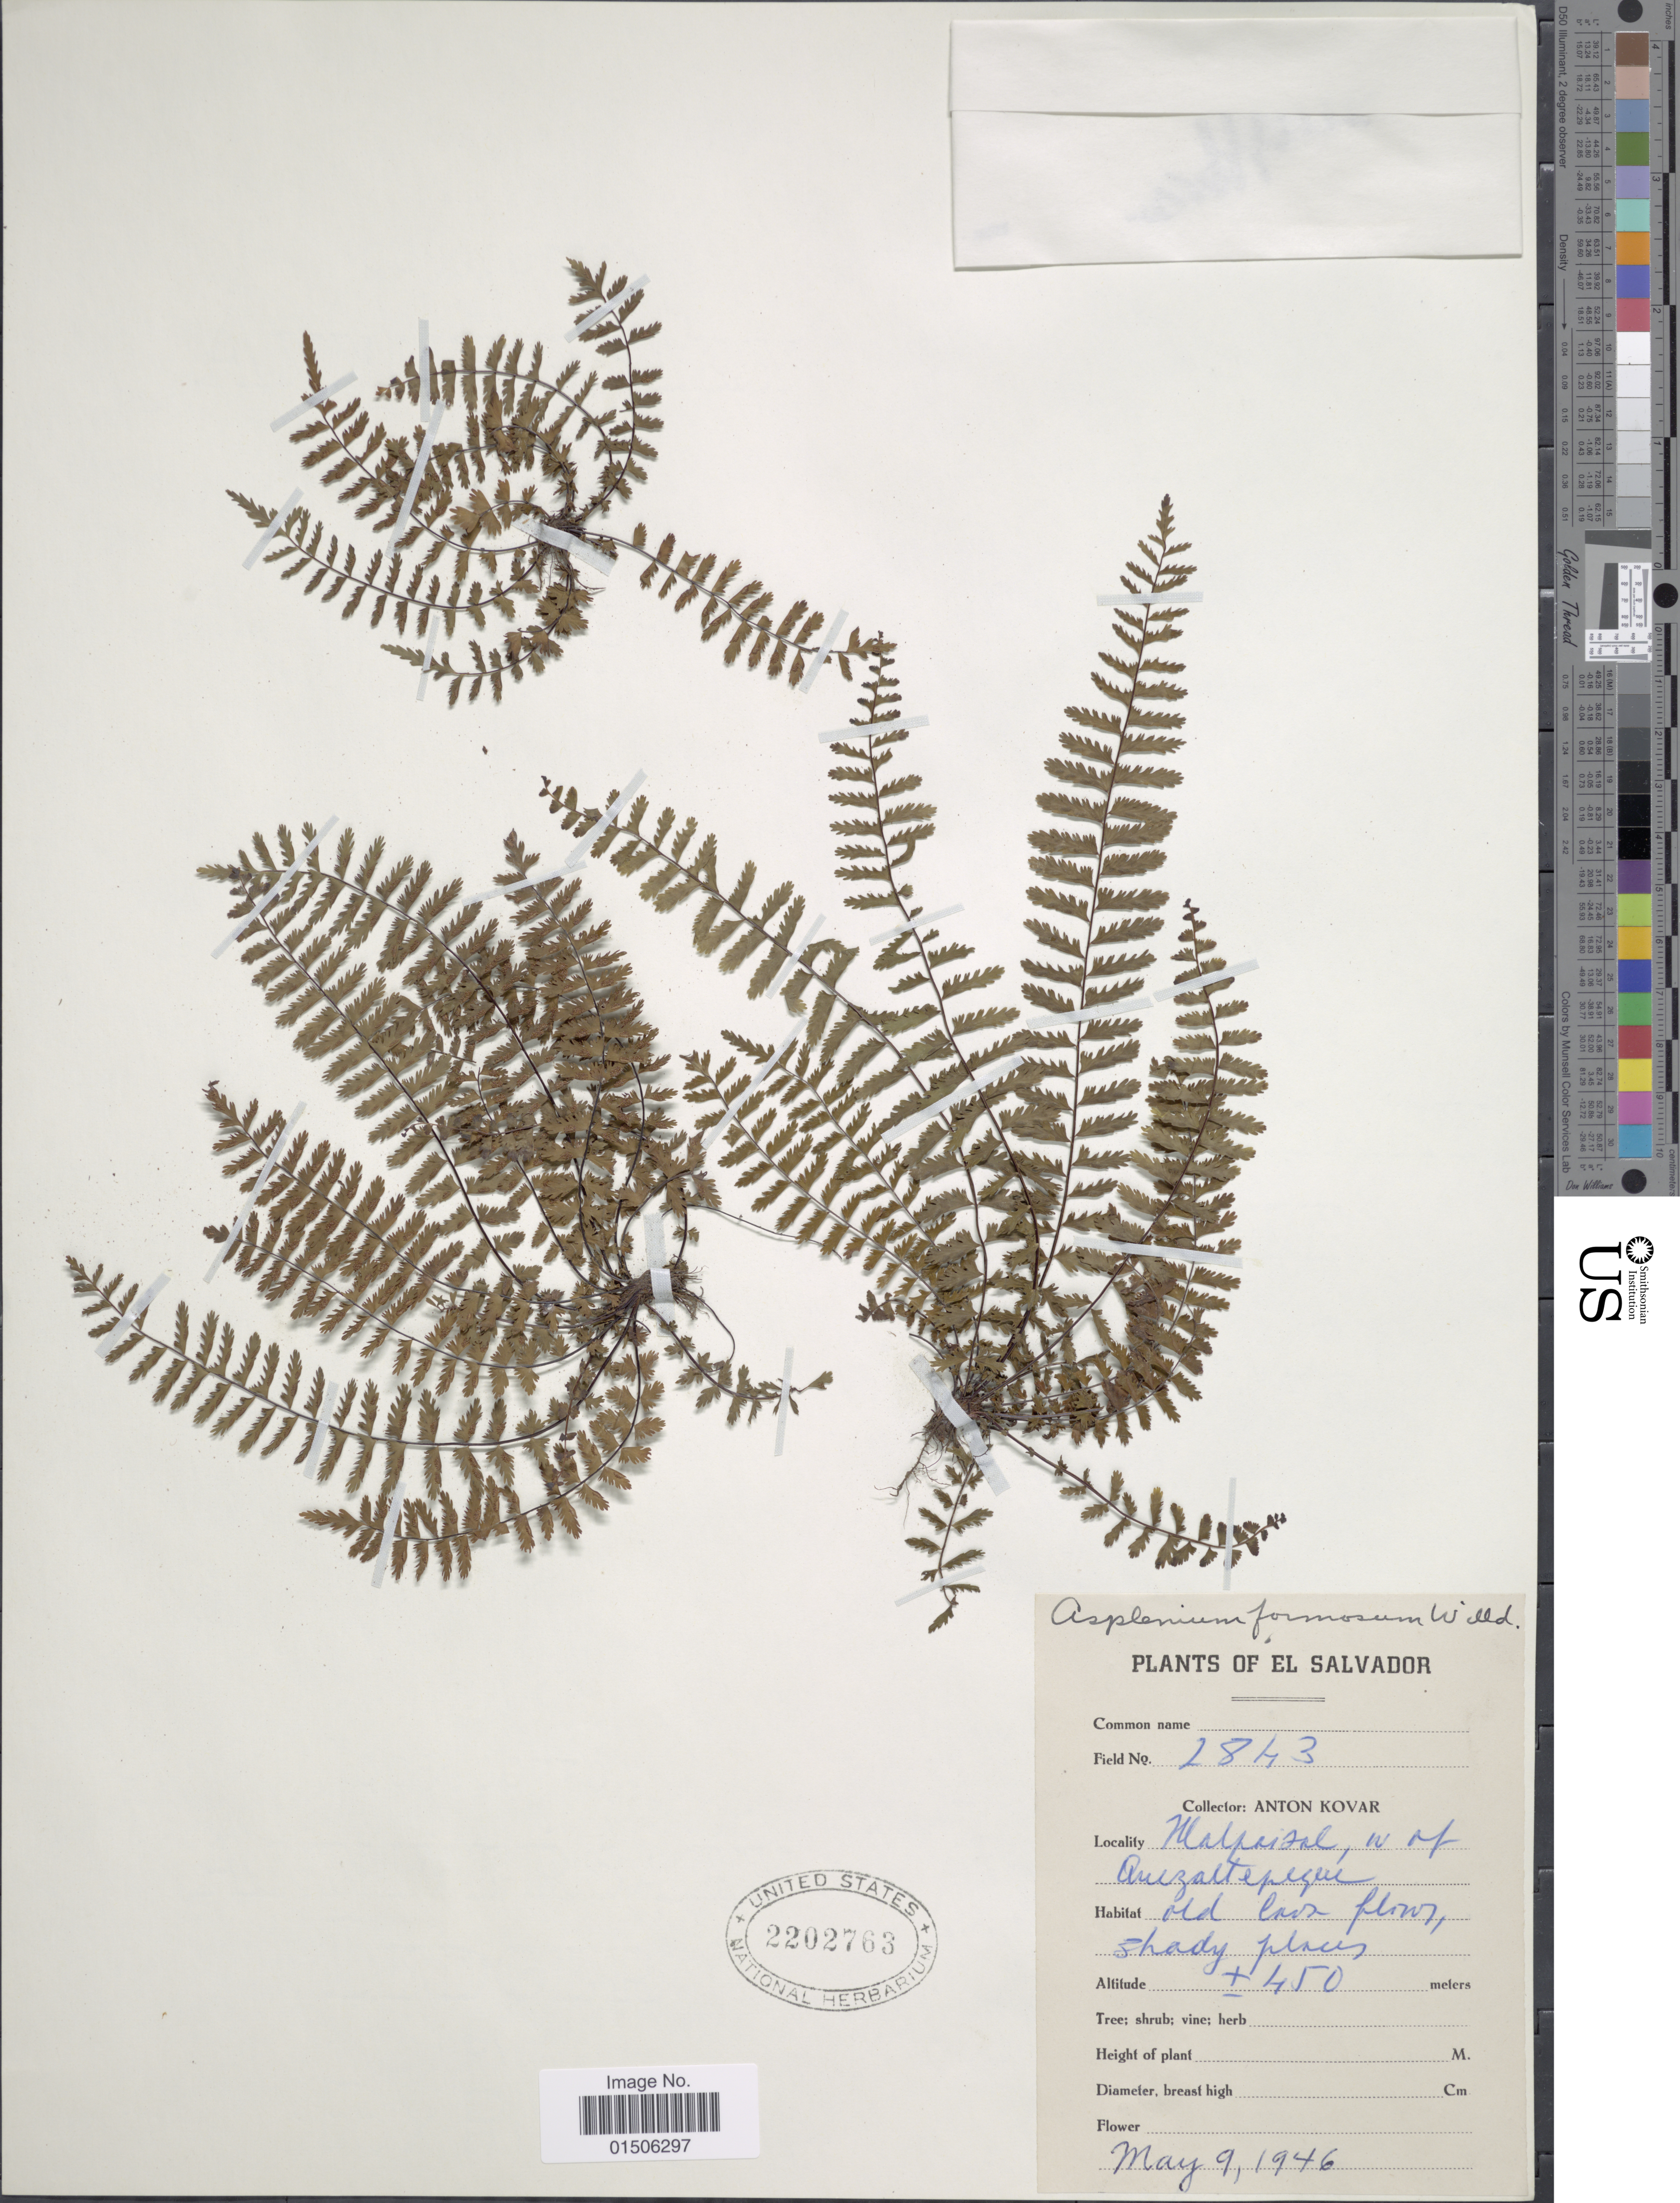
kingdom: Plantae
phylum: Tracheophyta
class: Polypodiopsida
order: Polypodiales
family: Aspleniaceae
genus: Asplenium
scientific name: Asplenium formosum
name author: Willd.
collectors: A. Kovar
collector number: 2843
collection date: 1946-05-09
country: El Salvador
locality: Malpaisal, w of Quezaltepeque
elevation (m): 450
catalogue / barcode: US 2202763